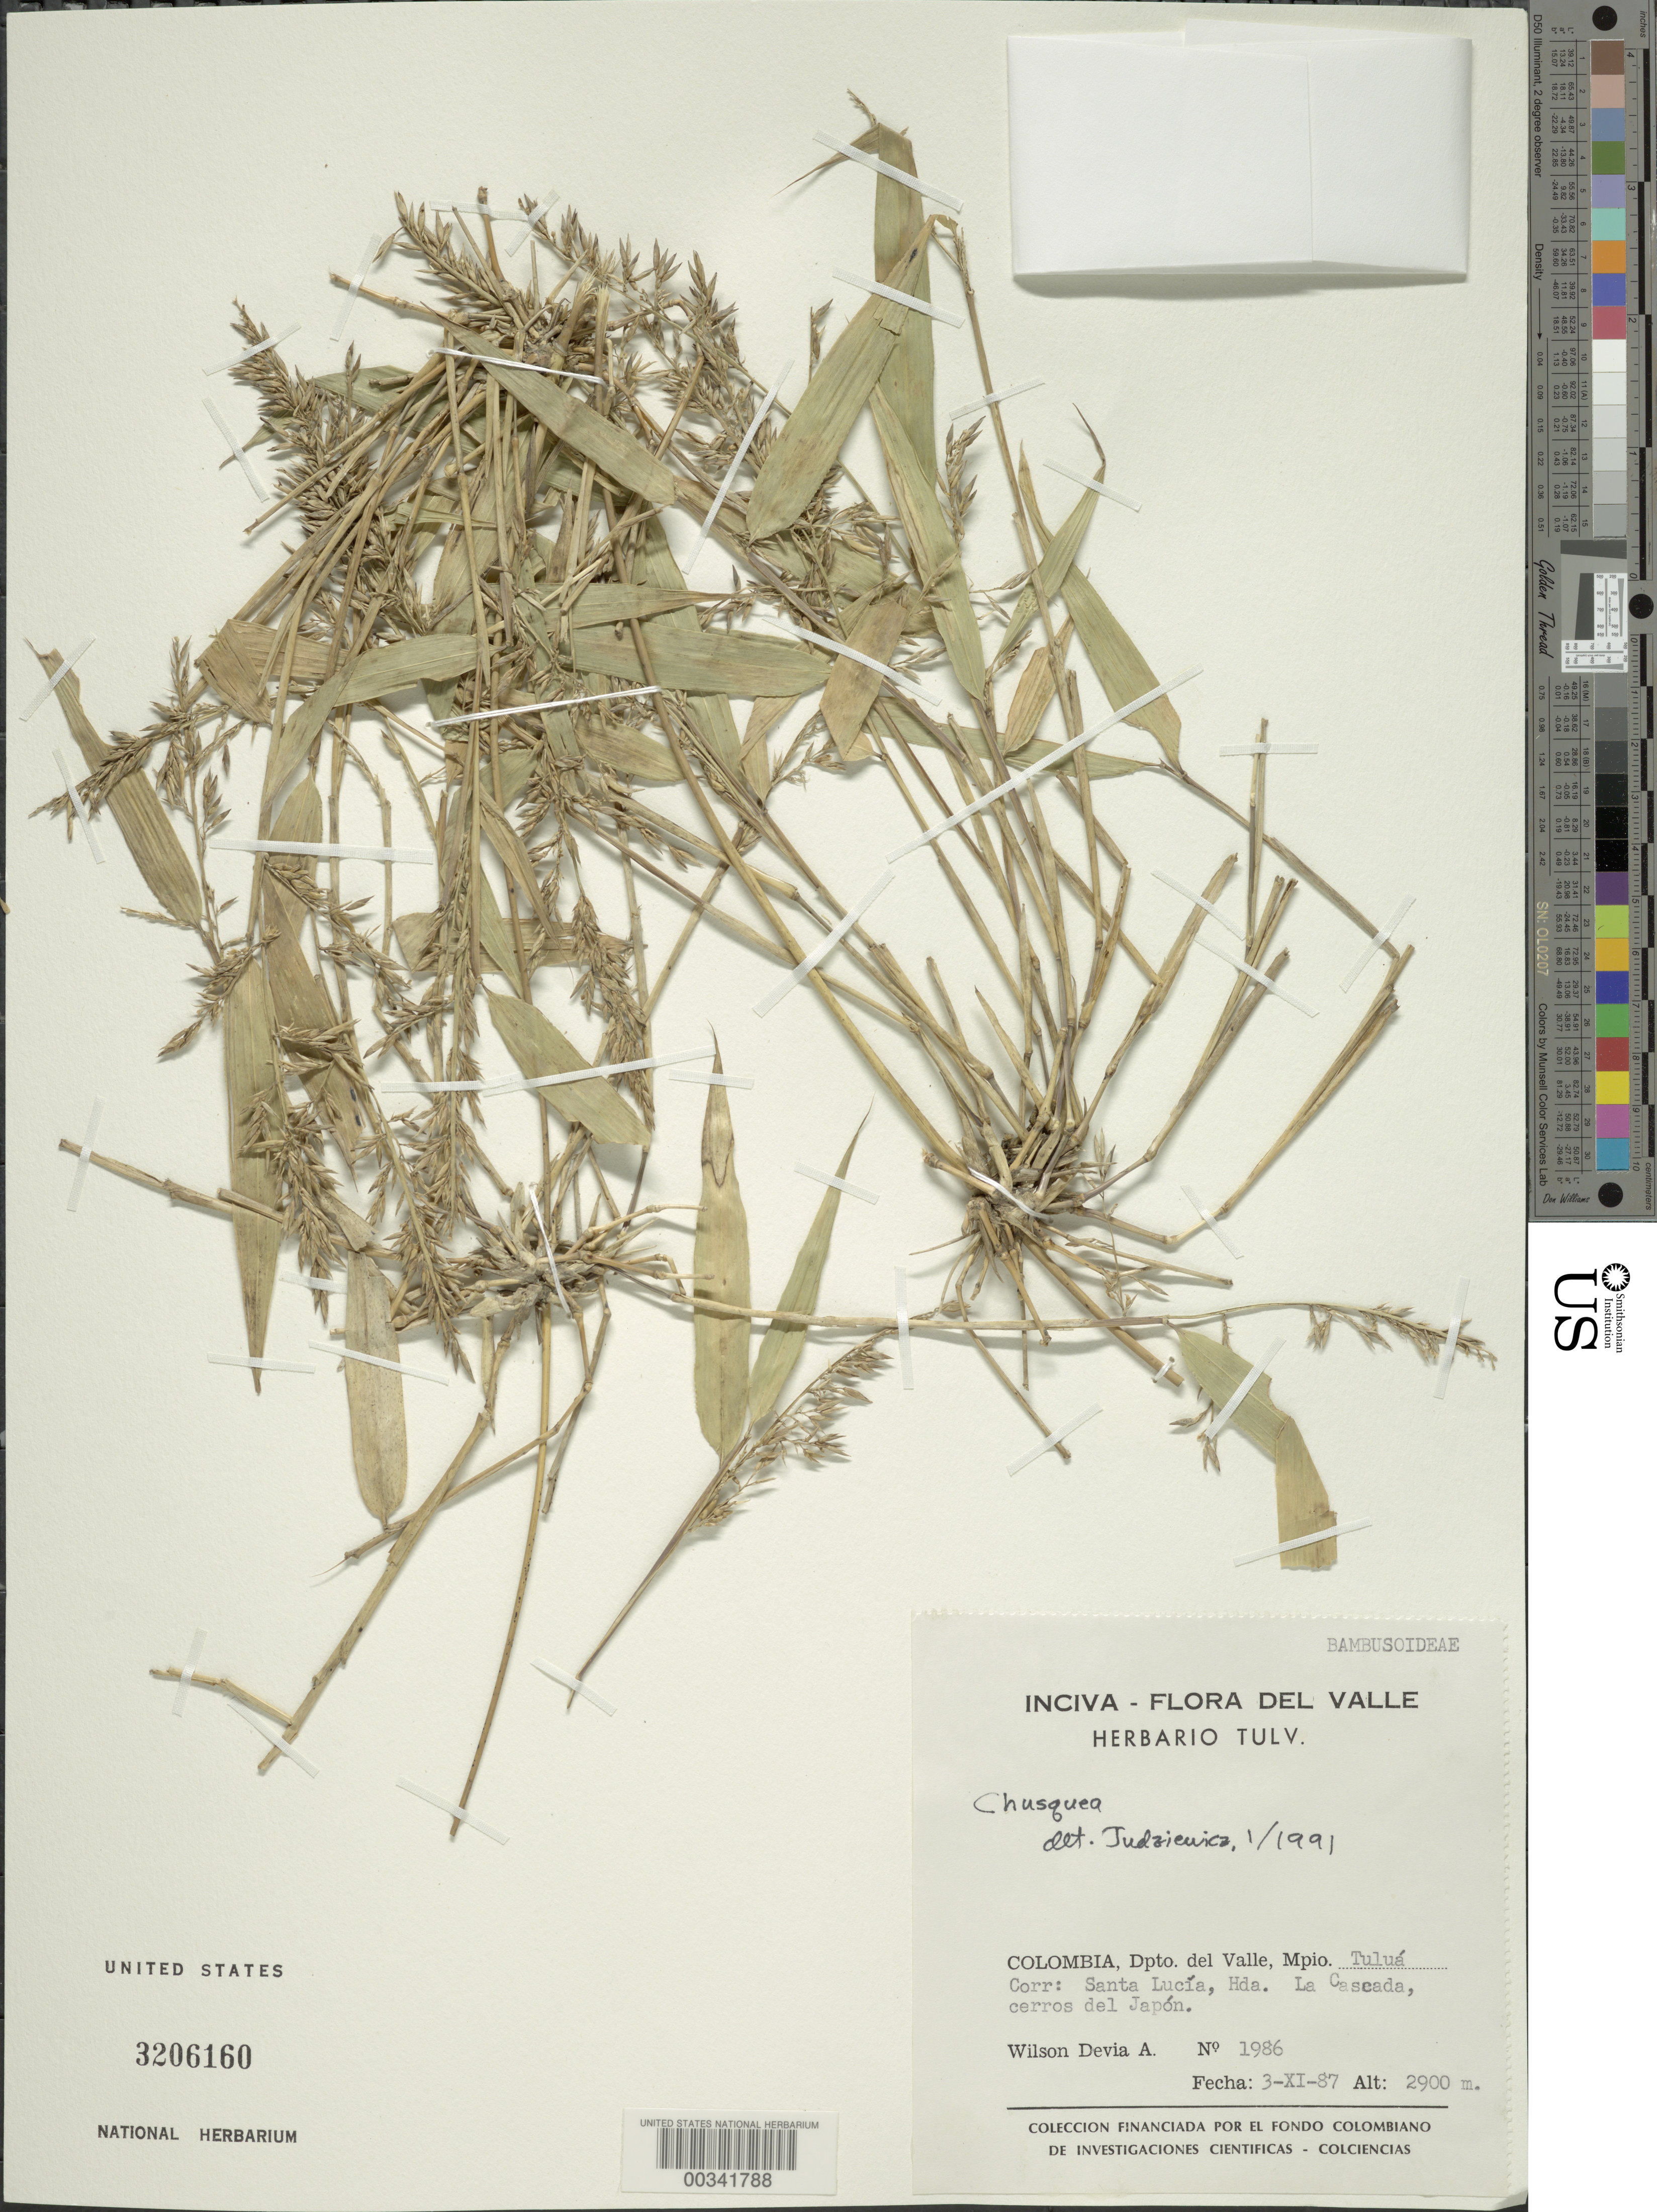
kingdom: Plantae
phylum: Tracheophyta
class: Liliopsida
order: Poales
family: Poaceae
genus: Chusquea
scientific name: Chusquea sp.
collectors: D. A. Wilson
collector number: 1986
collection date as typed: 03 Nov 1987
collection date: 1987-11-03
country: Colombia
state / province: Valle del Cauca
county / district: Tuluá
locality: Corr: Santa Lucia, hda. la cascada, Cerros del Japon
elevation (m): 2900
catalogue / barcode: US 3206160